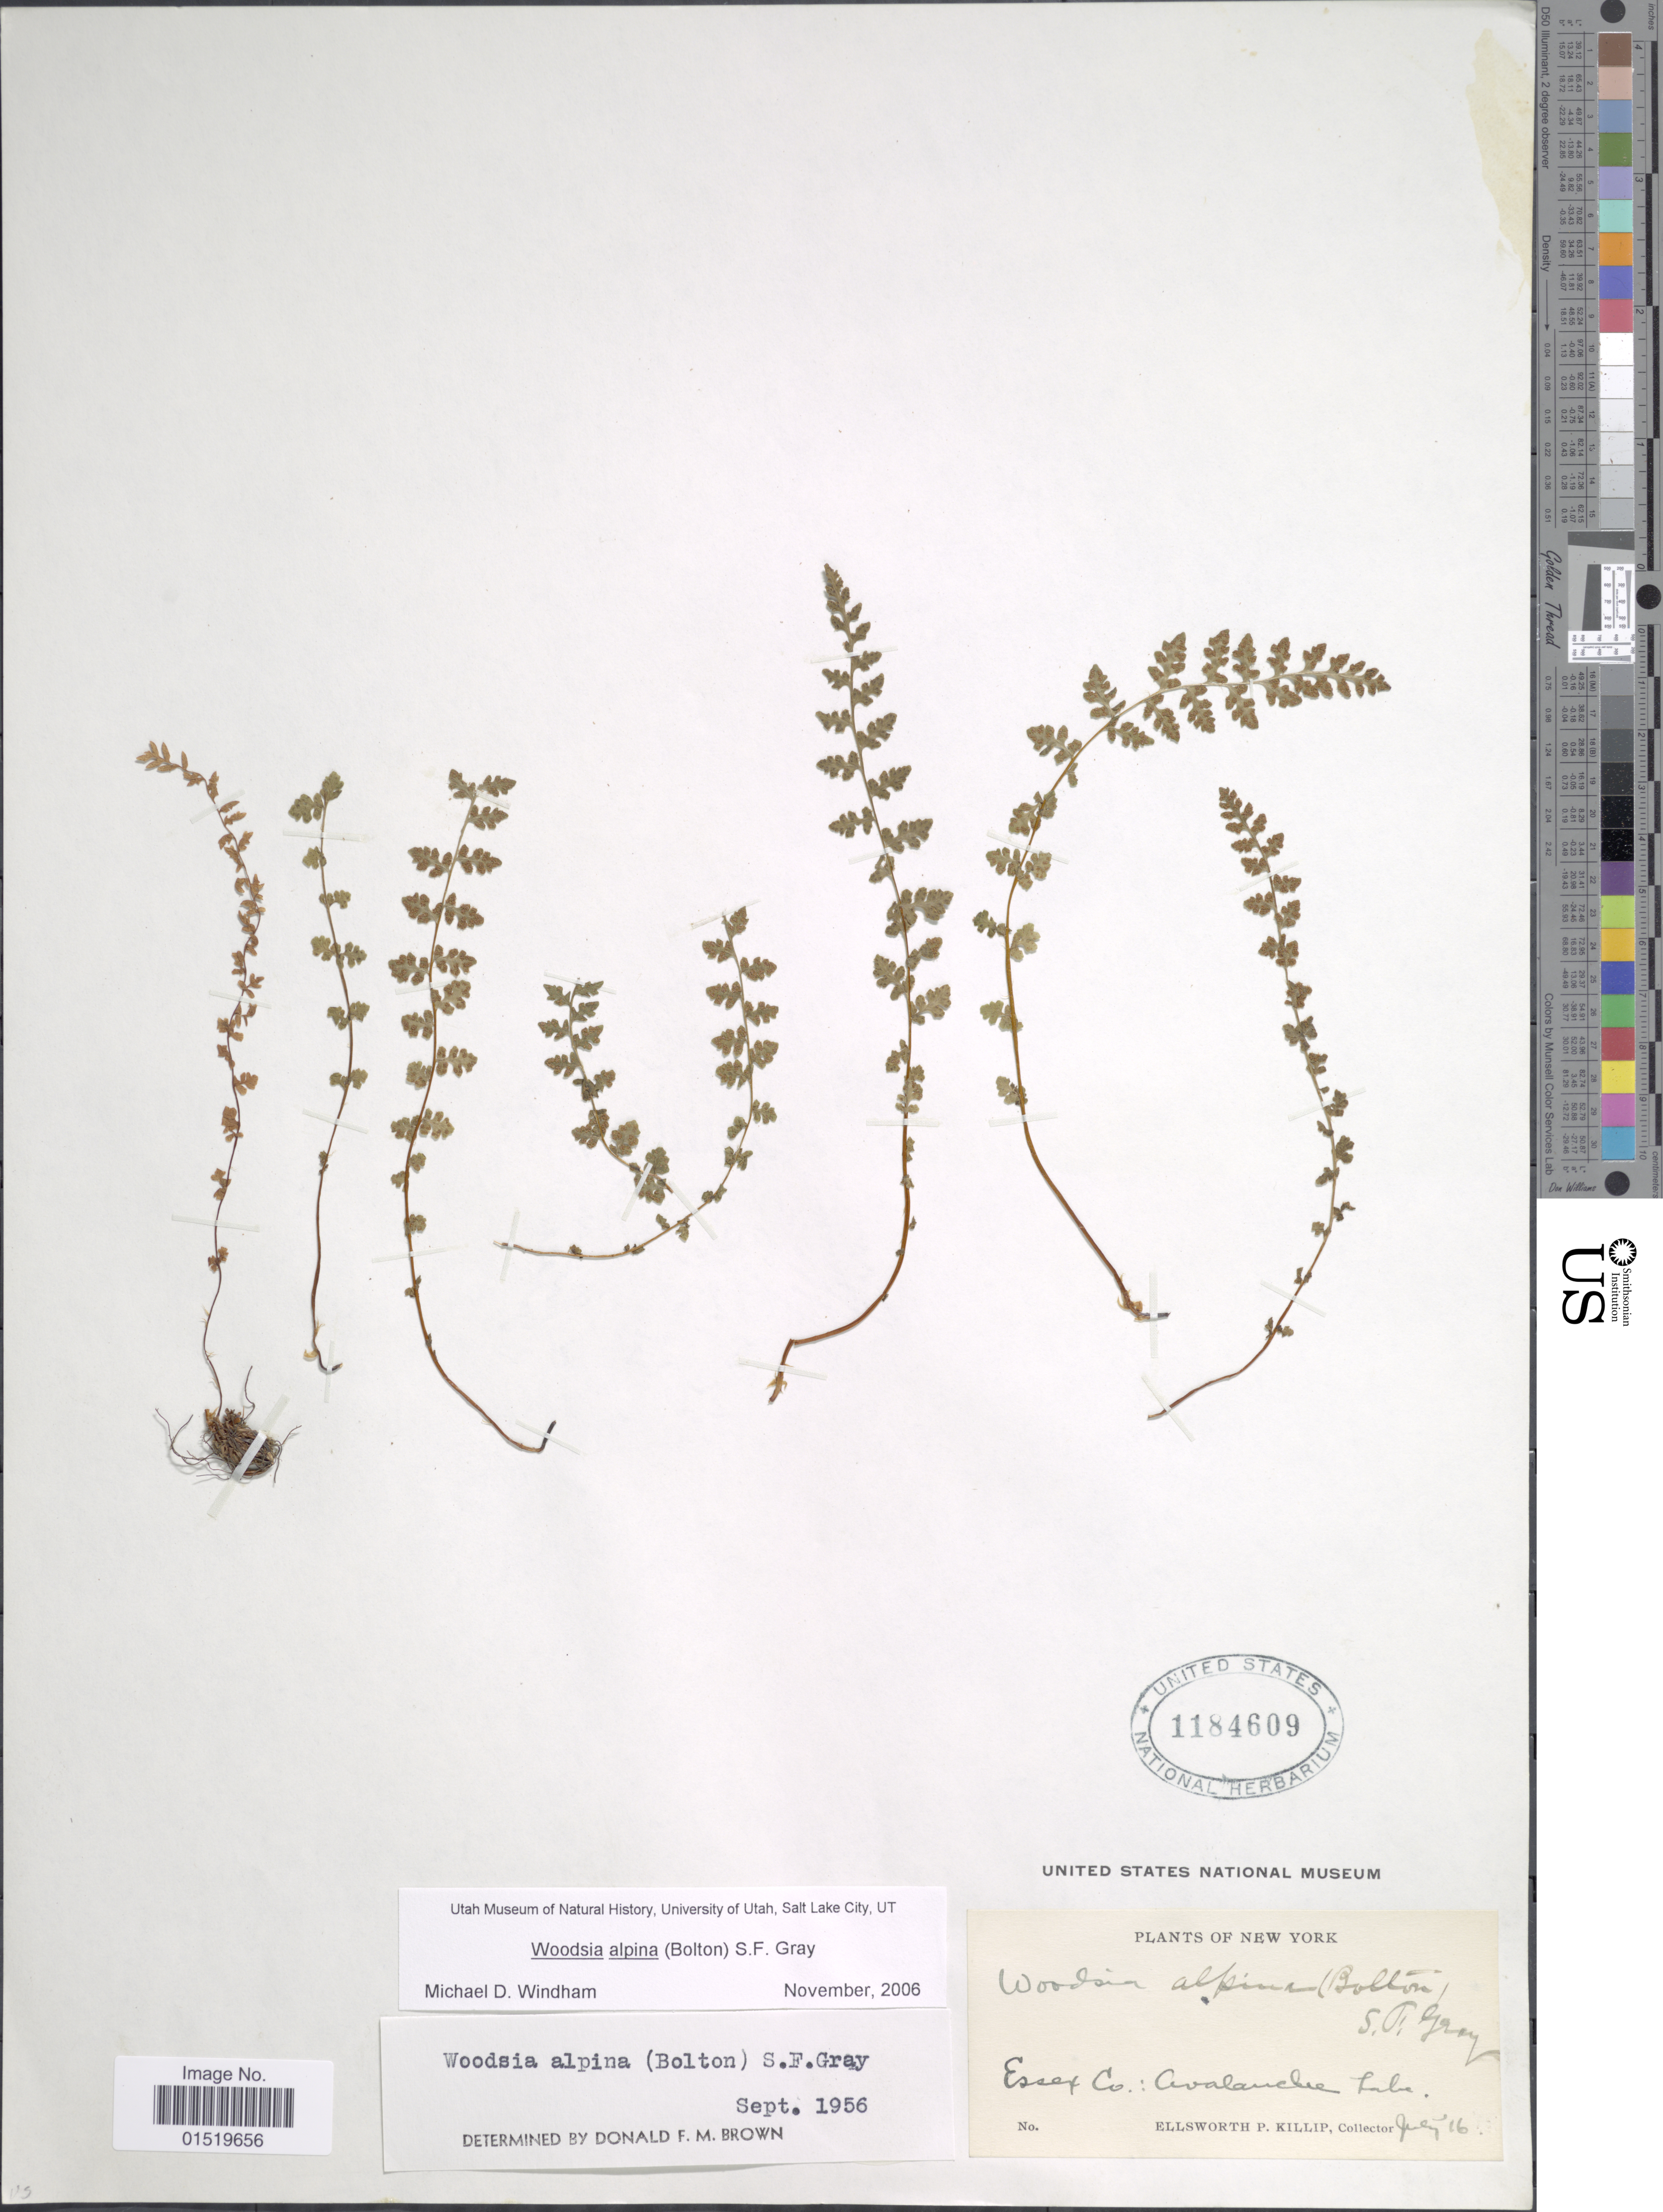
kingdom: Plantae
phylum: Tracheophyta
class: Polypodiopsida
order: Polypodiales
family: Woodsiaceae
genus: Woodsia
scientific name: Woodsia alpina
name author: (Bolton) S.F. Gray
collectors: E. P. Killip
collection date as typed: Transcribed d/m/y: /7/16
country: United States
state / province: New York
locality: Essex Co: Avalanche Lake.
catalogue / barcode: US 1184609